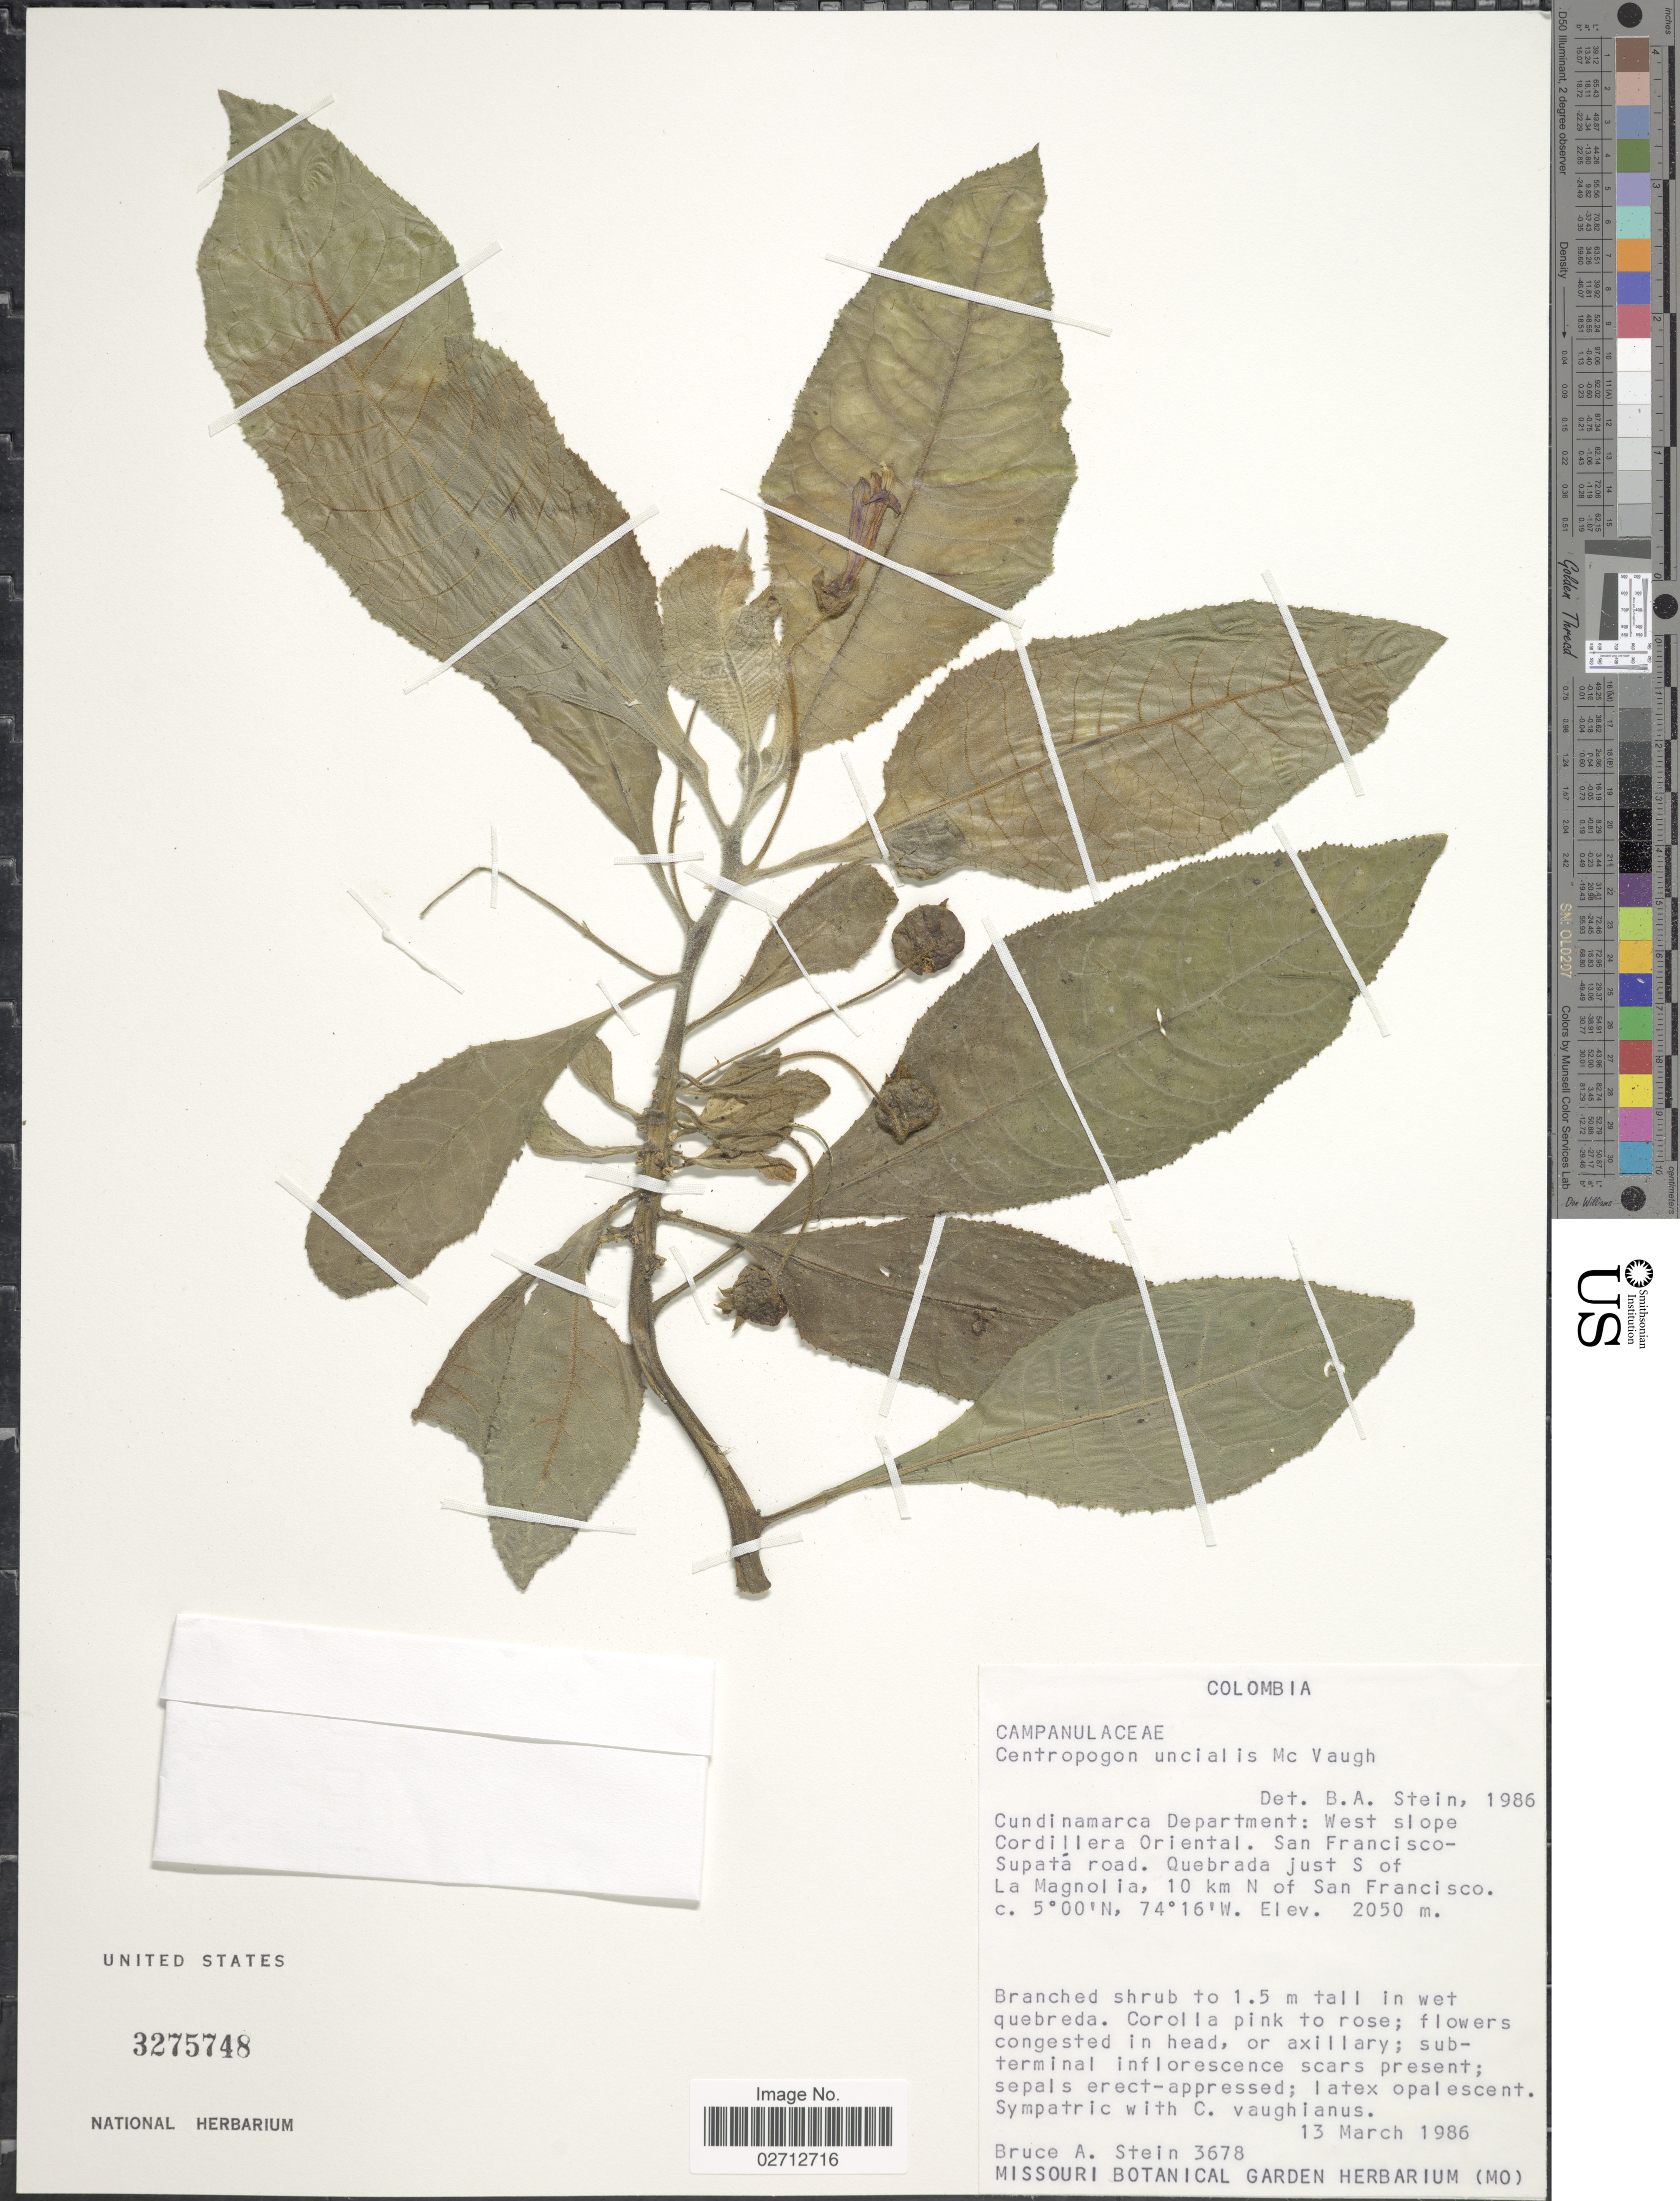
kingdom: Plantae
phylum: Tracheophyta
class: Magnoliopsida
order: Asterales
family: Campanulaceae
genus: Centropogon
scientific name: Centropogon uncialis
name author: McVaugh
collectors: B. A. Stein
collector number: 3678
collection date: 1986-03-13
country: Colombia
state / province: Cundinamarca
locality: West slope Cordillera Oriental. San Francisco-Supata road. Quebrada just S of La Magnolia, 10 km N of San Francisco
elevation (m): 2050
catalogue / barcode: US 3275748